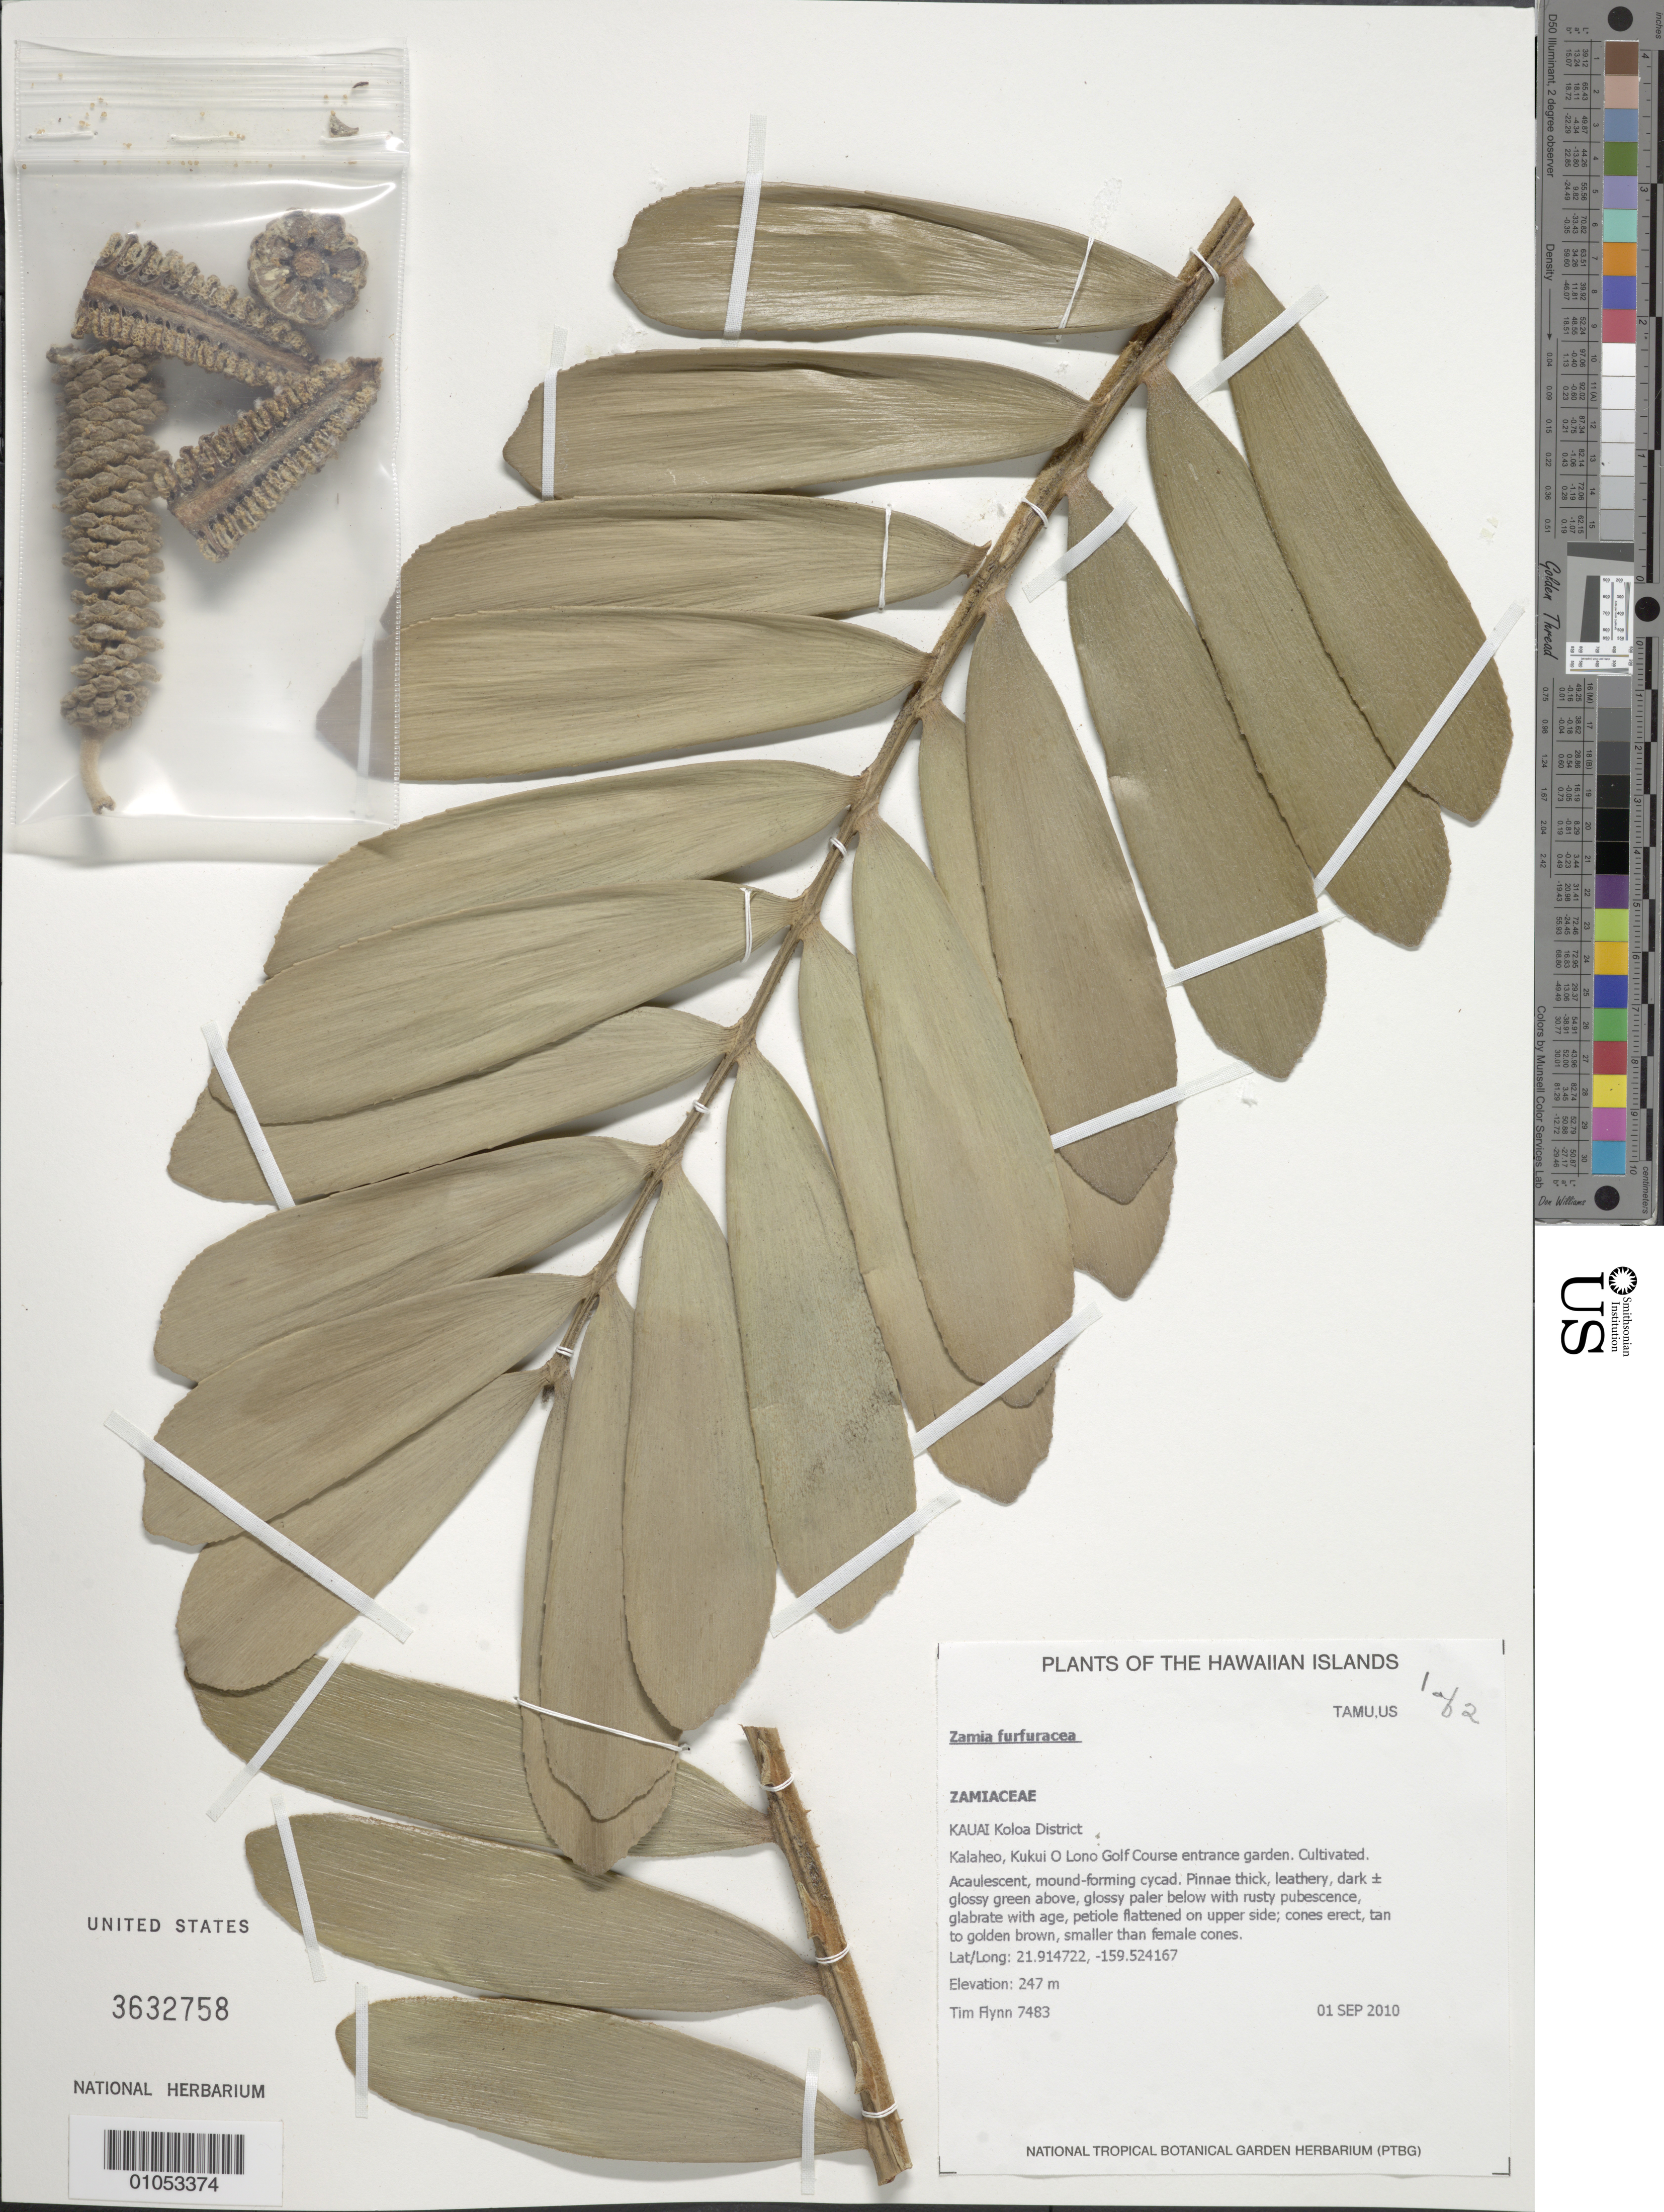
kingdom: Plantae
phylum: Tracheophyta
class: Cycadopsida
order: Cycadales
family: Zamiaceae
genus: Zamia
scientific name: Zamia furfuracea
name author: L. f.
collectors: T. W. Flynn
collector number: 7483 sheet 1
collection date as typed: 1 Sep 2010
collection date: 2010-09-01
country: United States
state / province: Hawaii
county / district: Kauai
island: Kaua'i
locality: Koloa District, Kalaheo, Kukui O Lono Golf Course entrance garden.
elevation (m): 247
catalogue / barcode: US 3632758